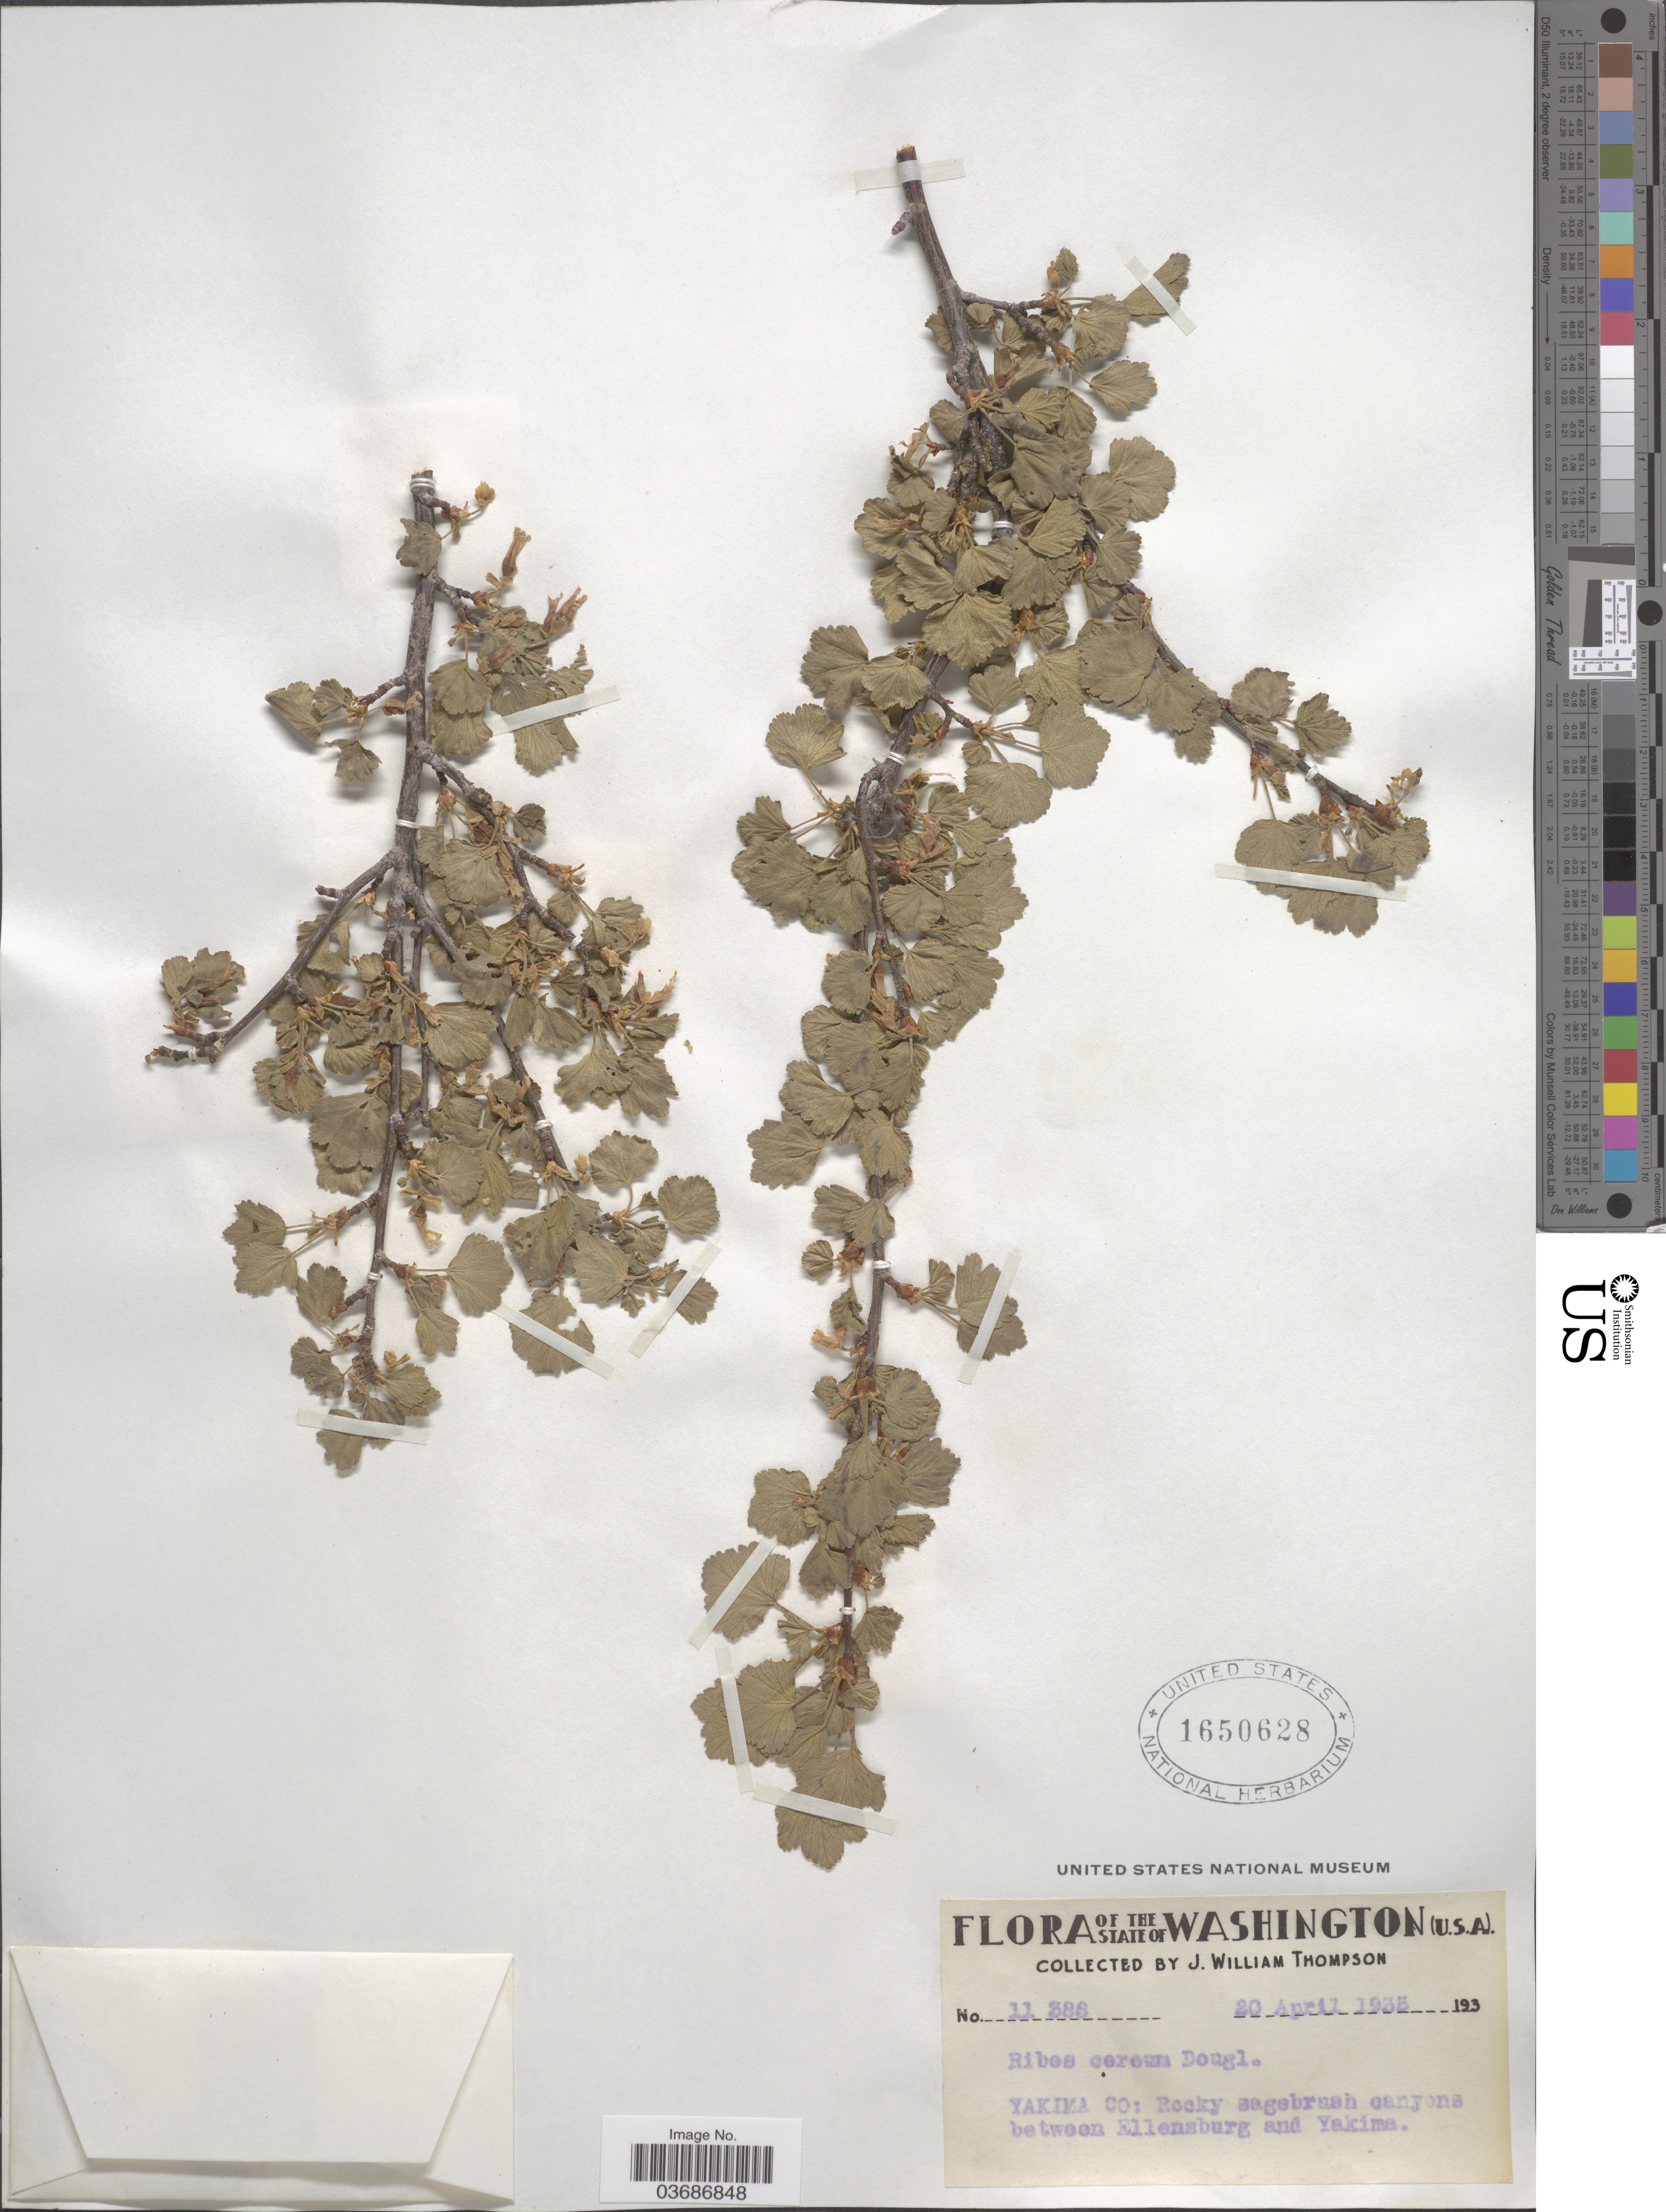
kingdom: Plantae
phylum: Tracheophyta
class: Magnoliopsida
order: Saxifragales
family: Grossulariaceae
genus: Ribes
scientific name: Ribes cereum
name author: Douglas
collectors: J. W. Thompson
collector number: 11388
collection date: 1935-04-20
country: United States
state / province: Washington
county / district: Yakima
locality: Yakima Co: Rocky sagebrush canyons between Ellensburg and Yakima.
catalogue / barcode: US 1650628